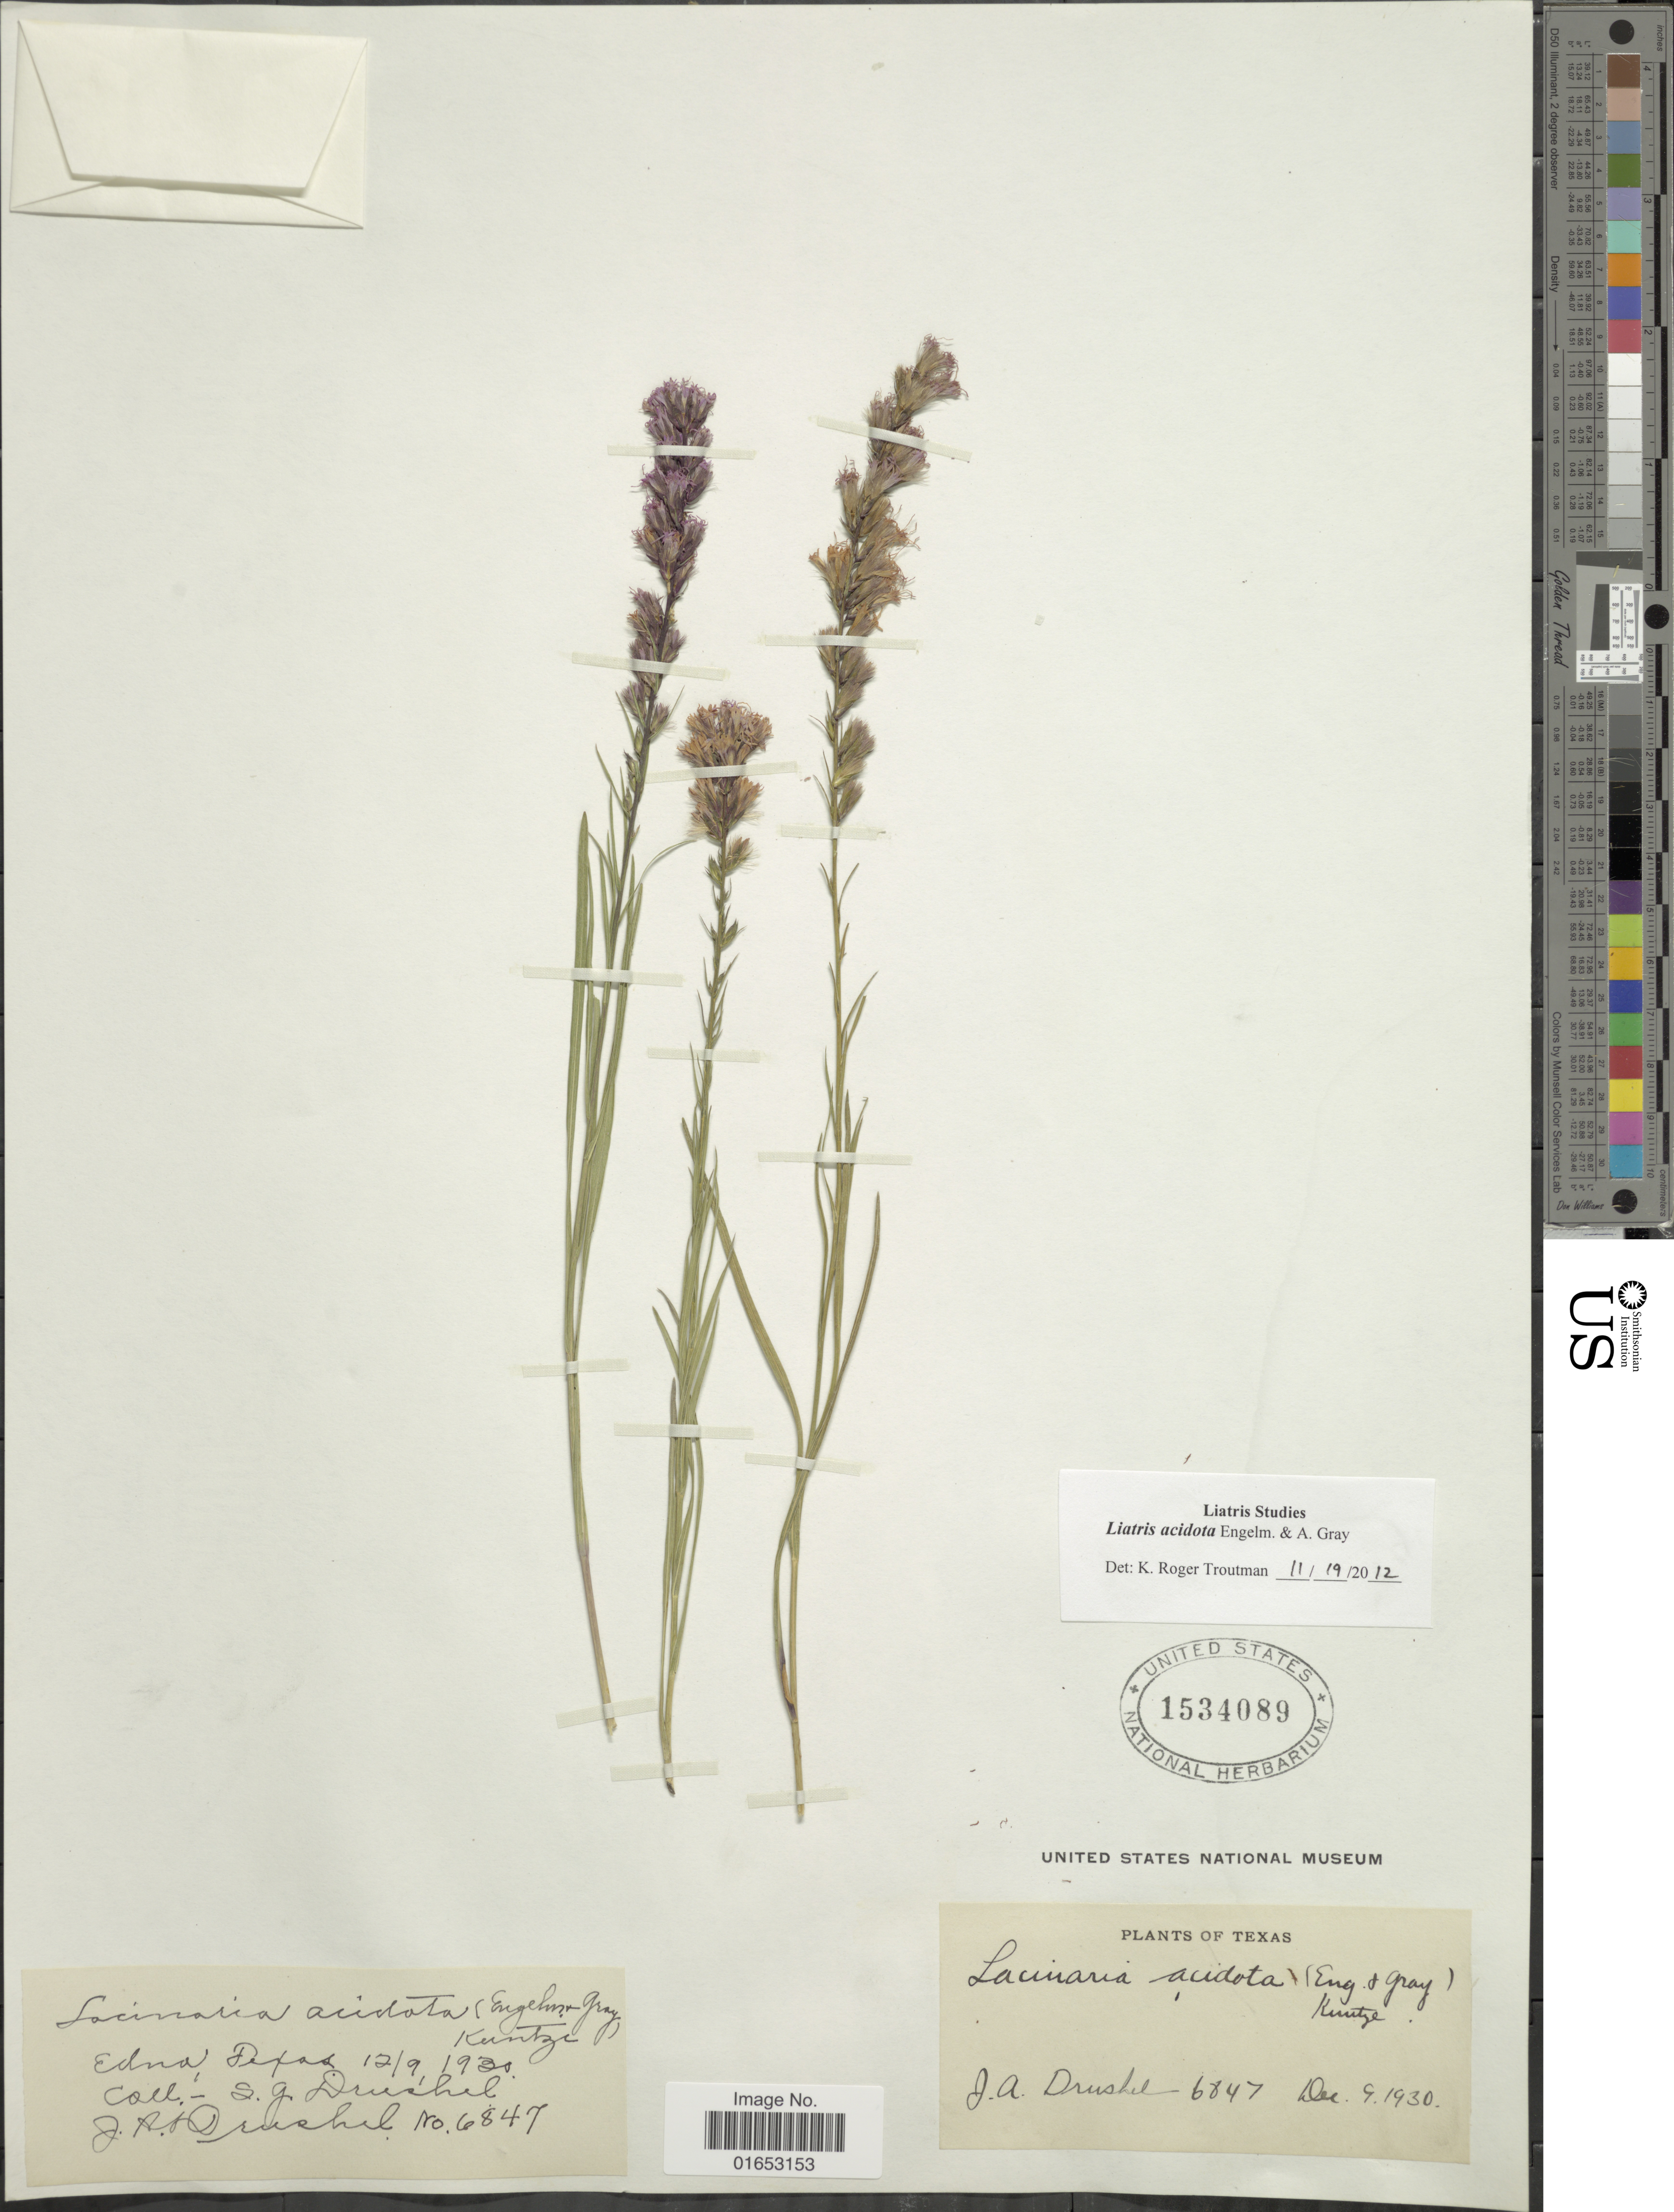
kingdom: Plantae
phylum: Tracheophyta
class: Magnoliopsida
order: Asterales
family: Asteraceae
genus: Liatris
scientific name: Liatris acidota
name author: Engelm. & A. Gray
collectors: J. A. Drushel & S. Drushel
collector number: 6847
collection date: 1930-12-09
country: United States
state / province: Texas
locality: Edna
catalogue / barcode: US 1534089